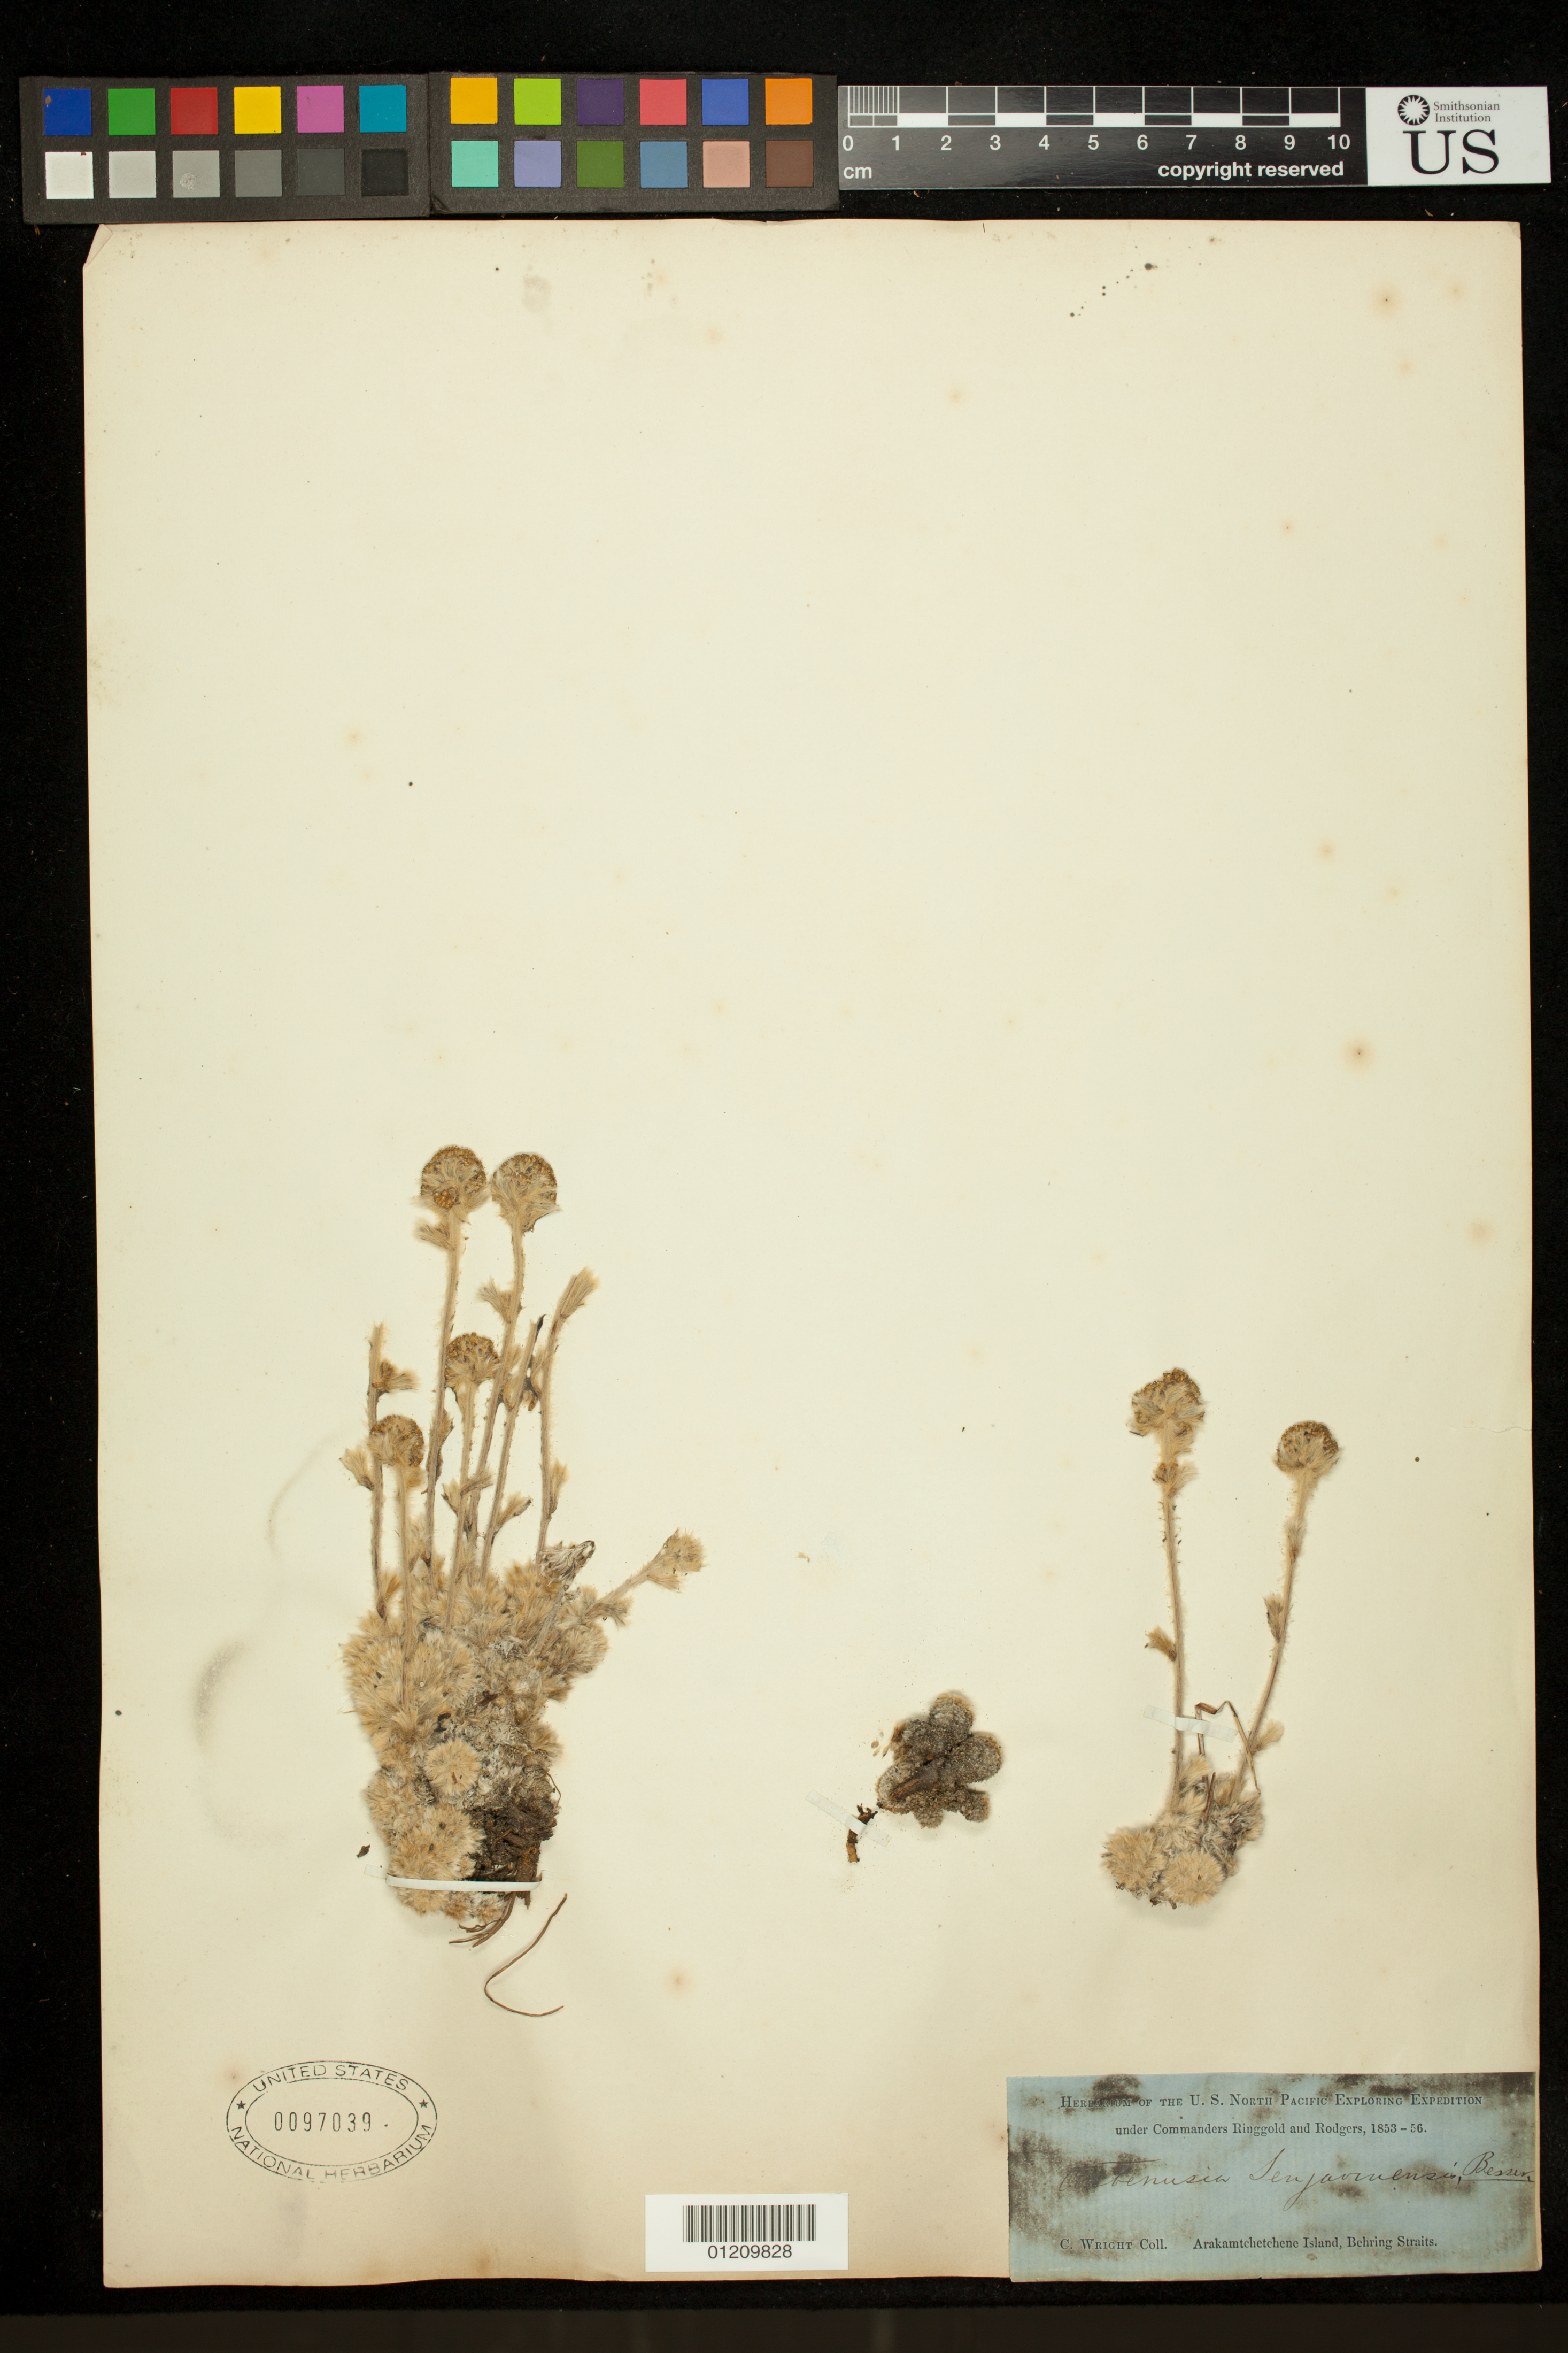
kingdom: Plantae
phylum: Tracheophyta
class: Magnoliopsida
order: Asterales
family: Asteraceae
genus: Artemisia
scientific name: Artemisia senjavinensis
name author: Besser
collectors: C. Wright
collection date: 1853/1856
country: Russian Federation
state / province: Chukotka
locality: Arakamtchetchene I. Bering's Straits.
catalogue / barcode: US 97039